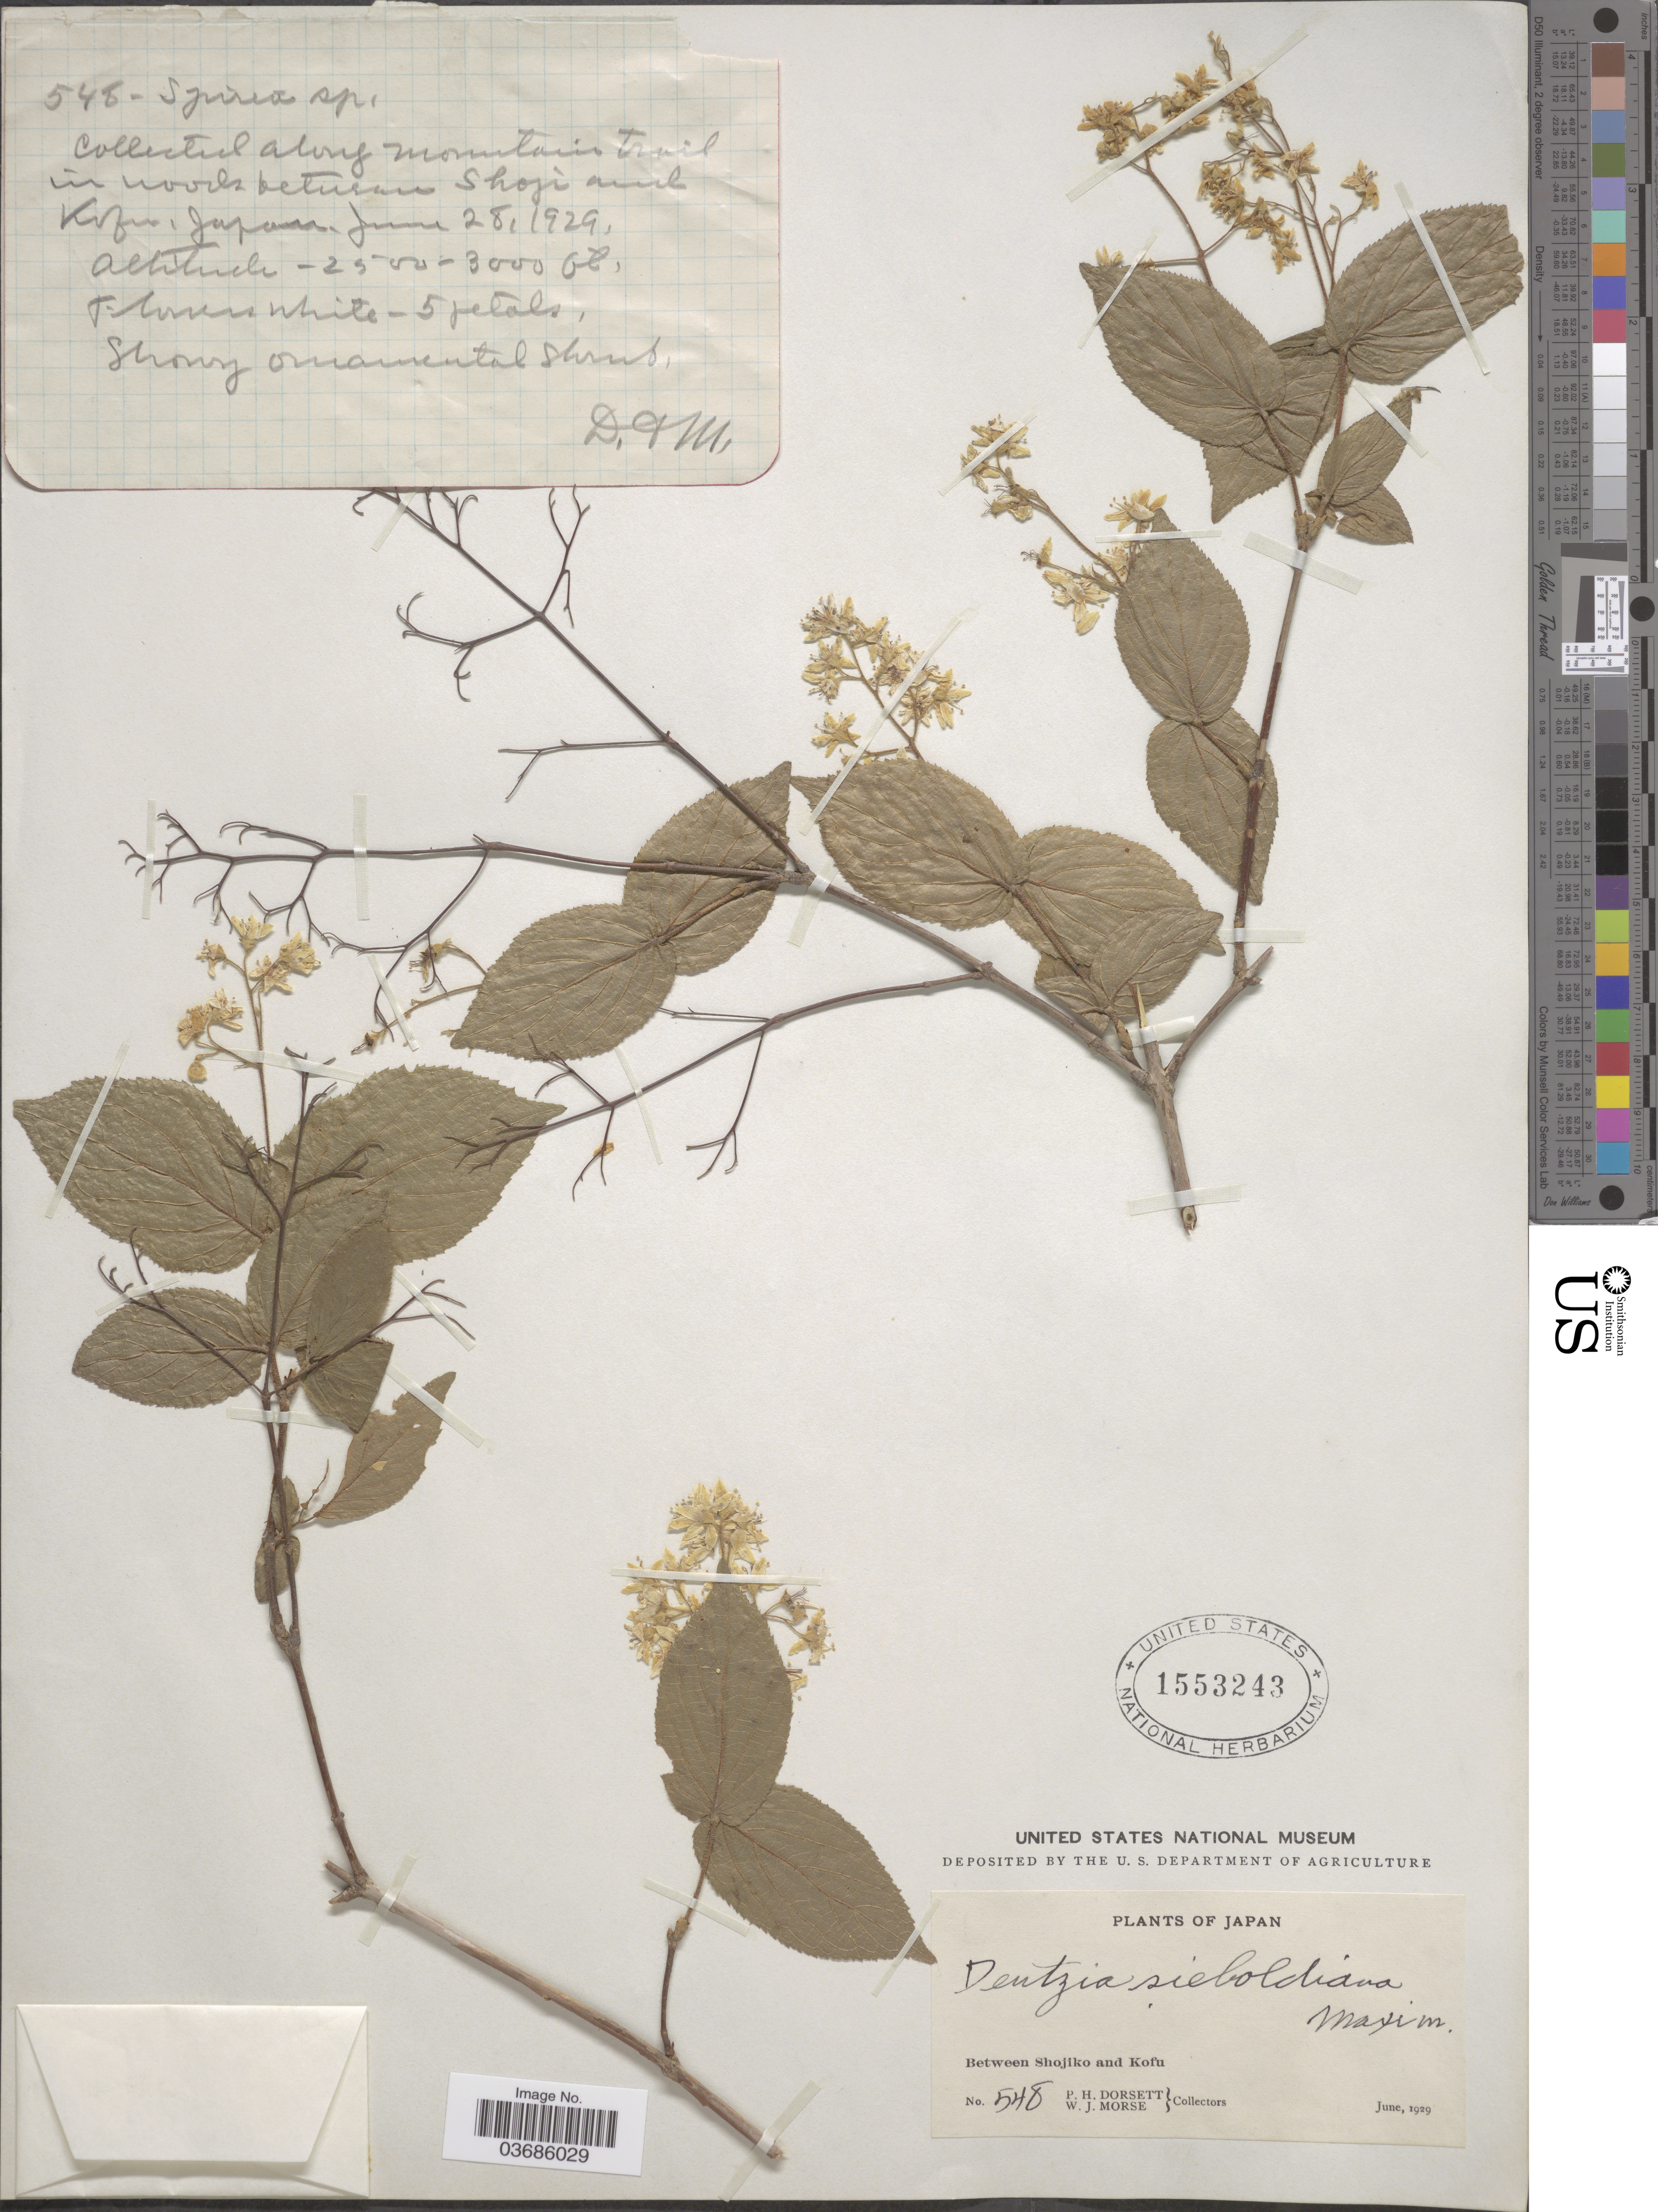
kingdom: Plantae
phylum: Tracheophyta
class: Magnoliopsida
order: Cornales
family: Hydrangeaceae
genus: Deutzia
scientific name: Deutzia sieboldiana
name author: Maxim.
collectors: P. H. Dorsett & W. J. Morse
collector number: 548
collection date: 1929-06-28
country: Japan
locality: between Shojiko and Kofu.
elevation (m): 762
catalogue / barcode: US 1553243